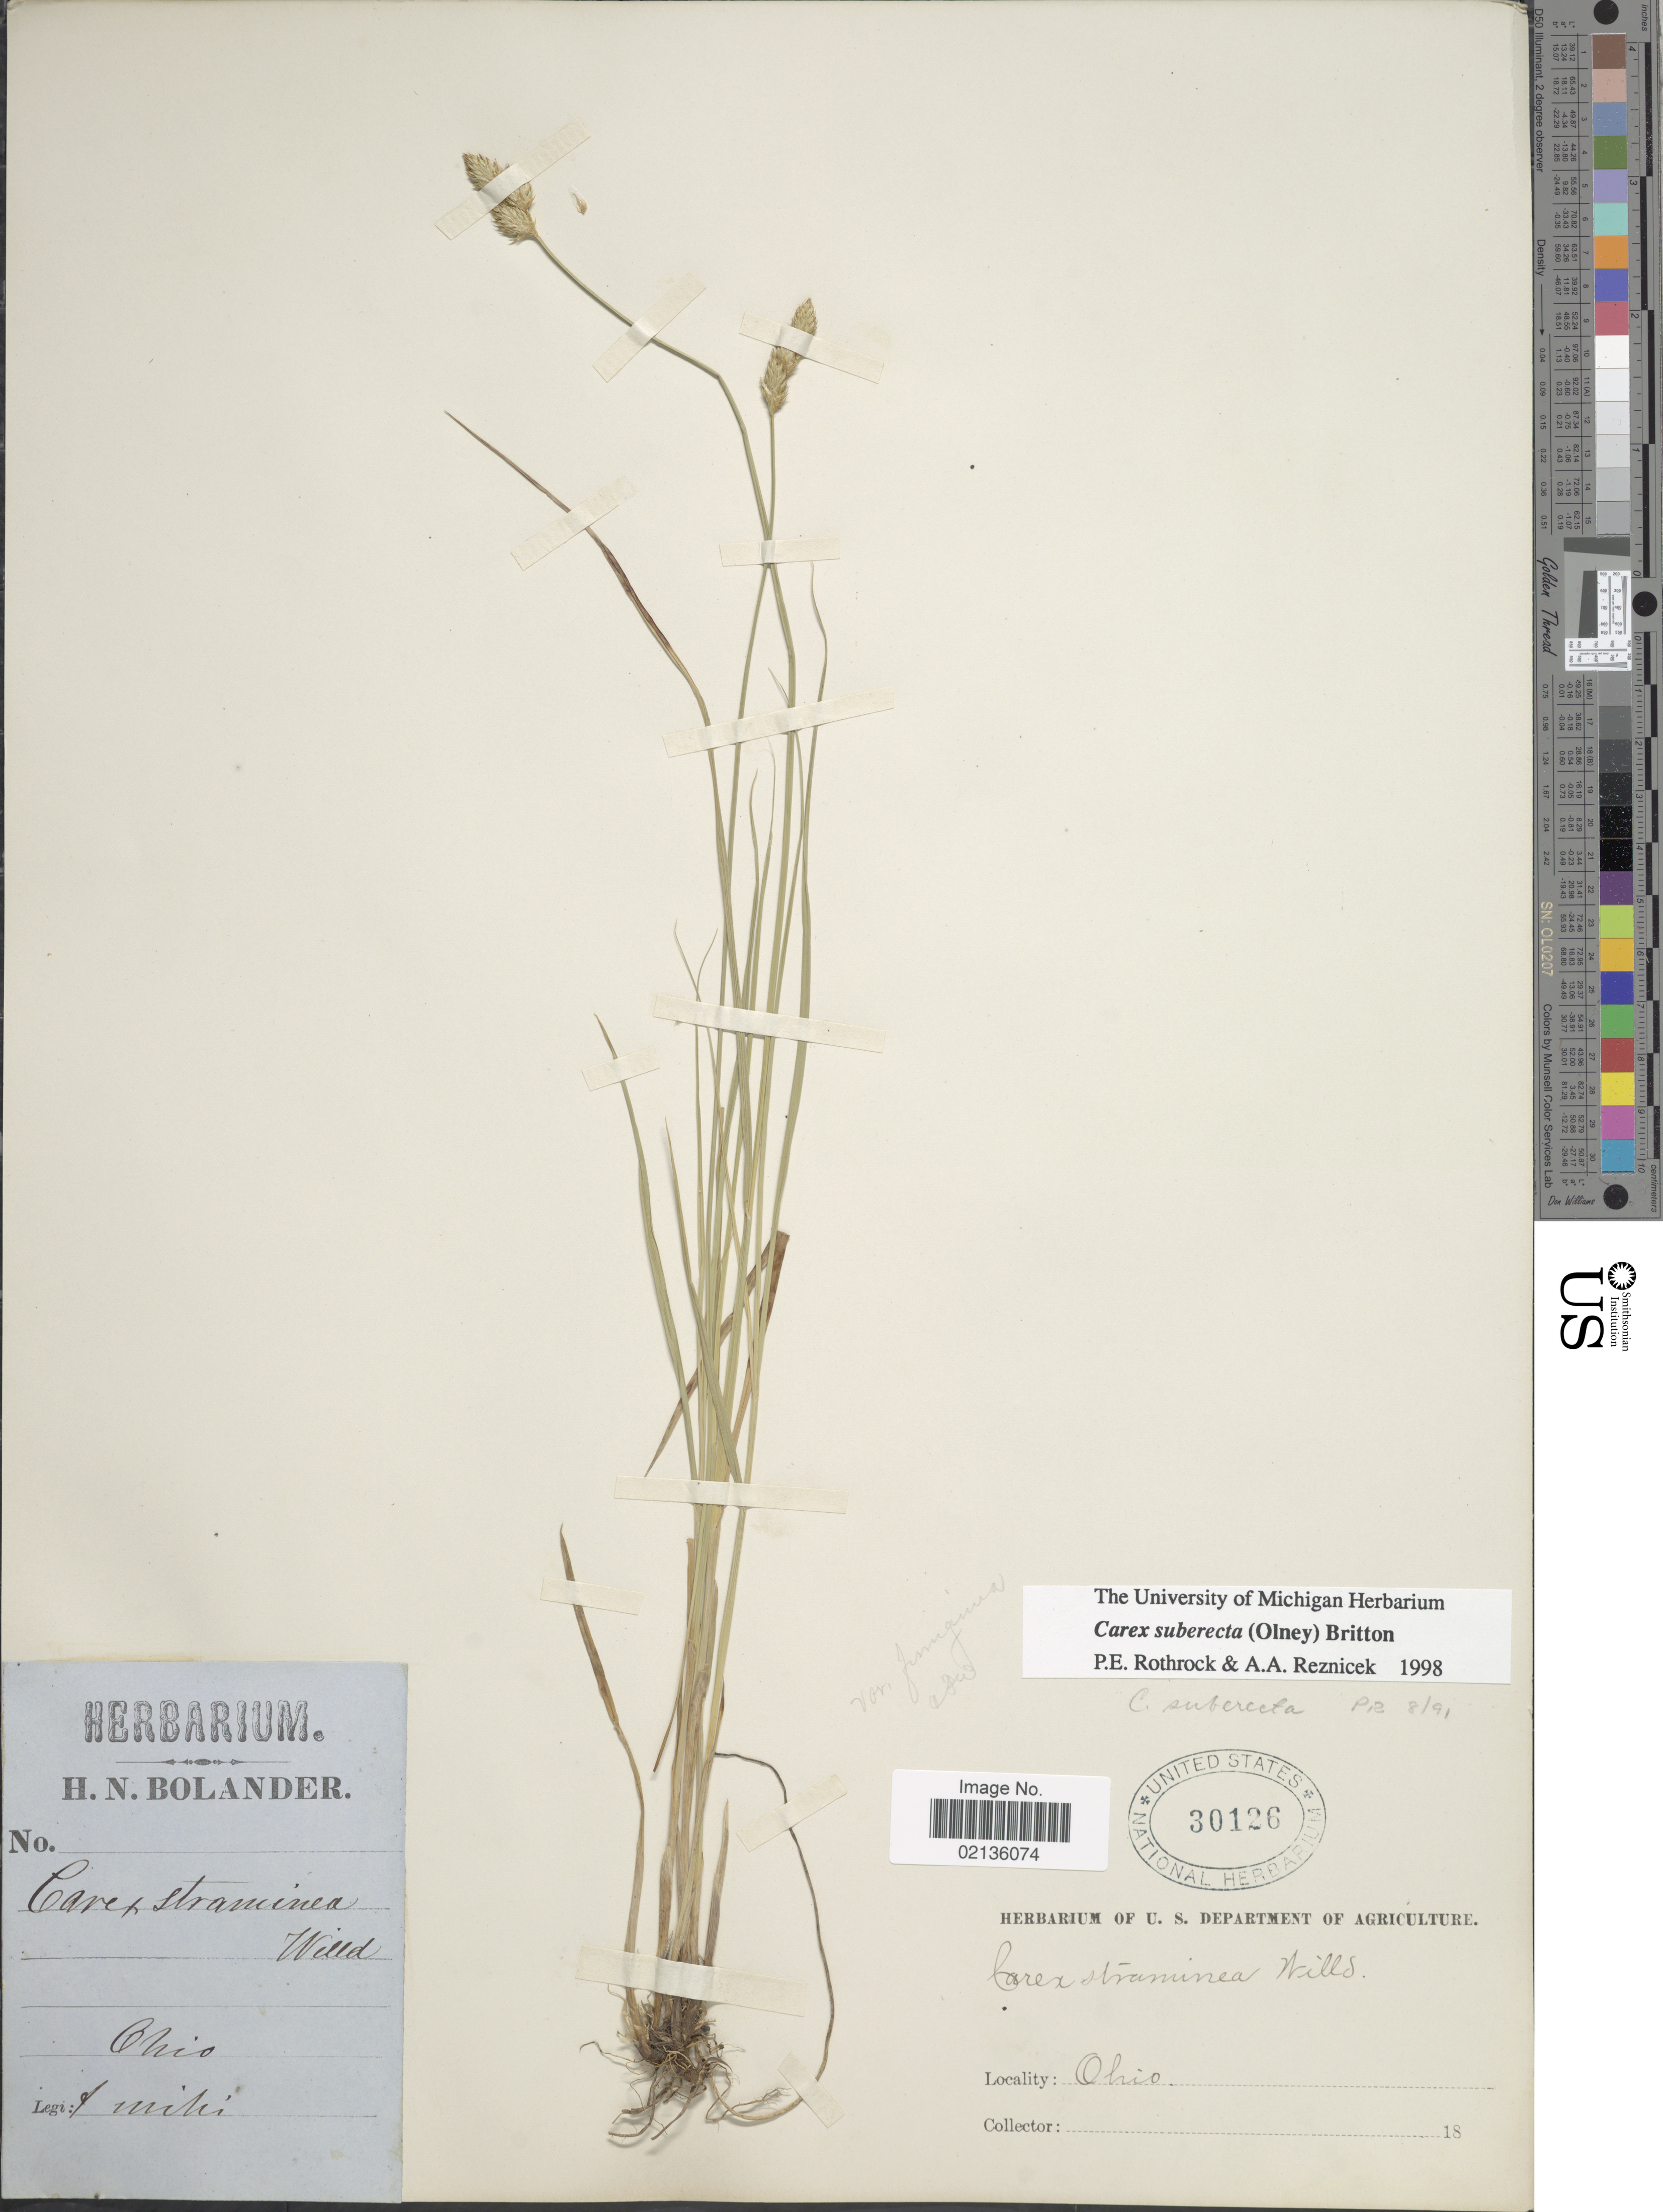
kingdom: Plantae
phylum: Tracheophyta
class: Liliopsida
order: Poales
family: Cyperaceae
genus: Carex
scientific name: Carex suberecta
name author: (Olney) Britton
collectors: H. N. Bolander (herbarium)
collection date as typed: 18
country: United States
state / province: Ohio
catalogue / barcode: US 30126